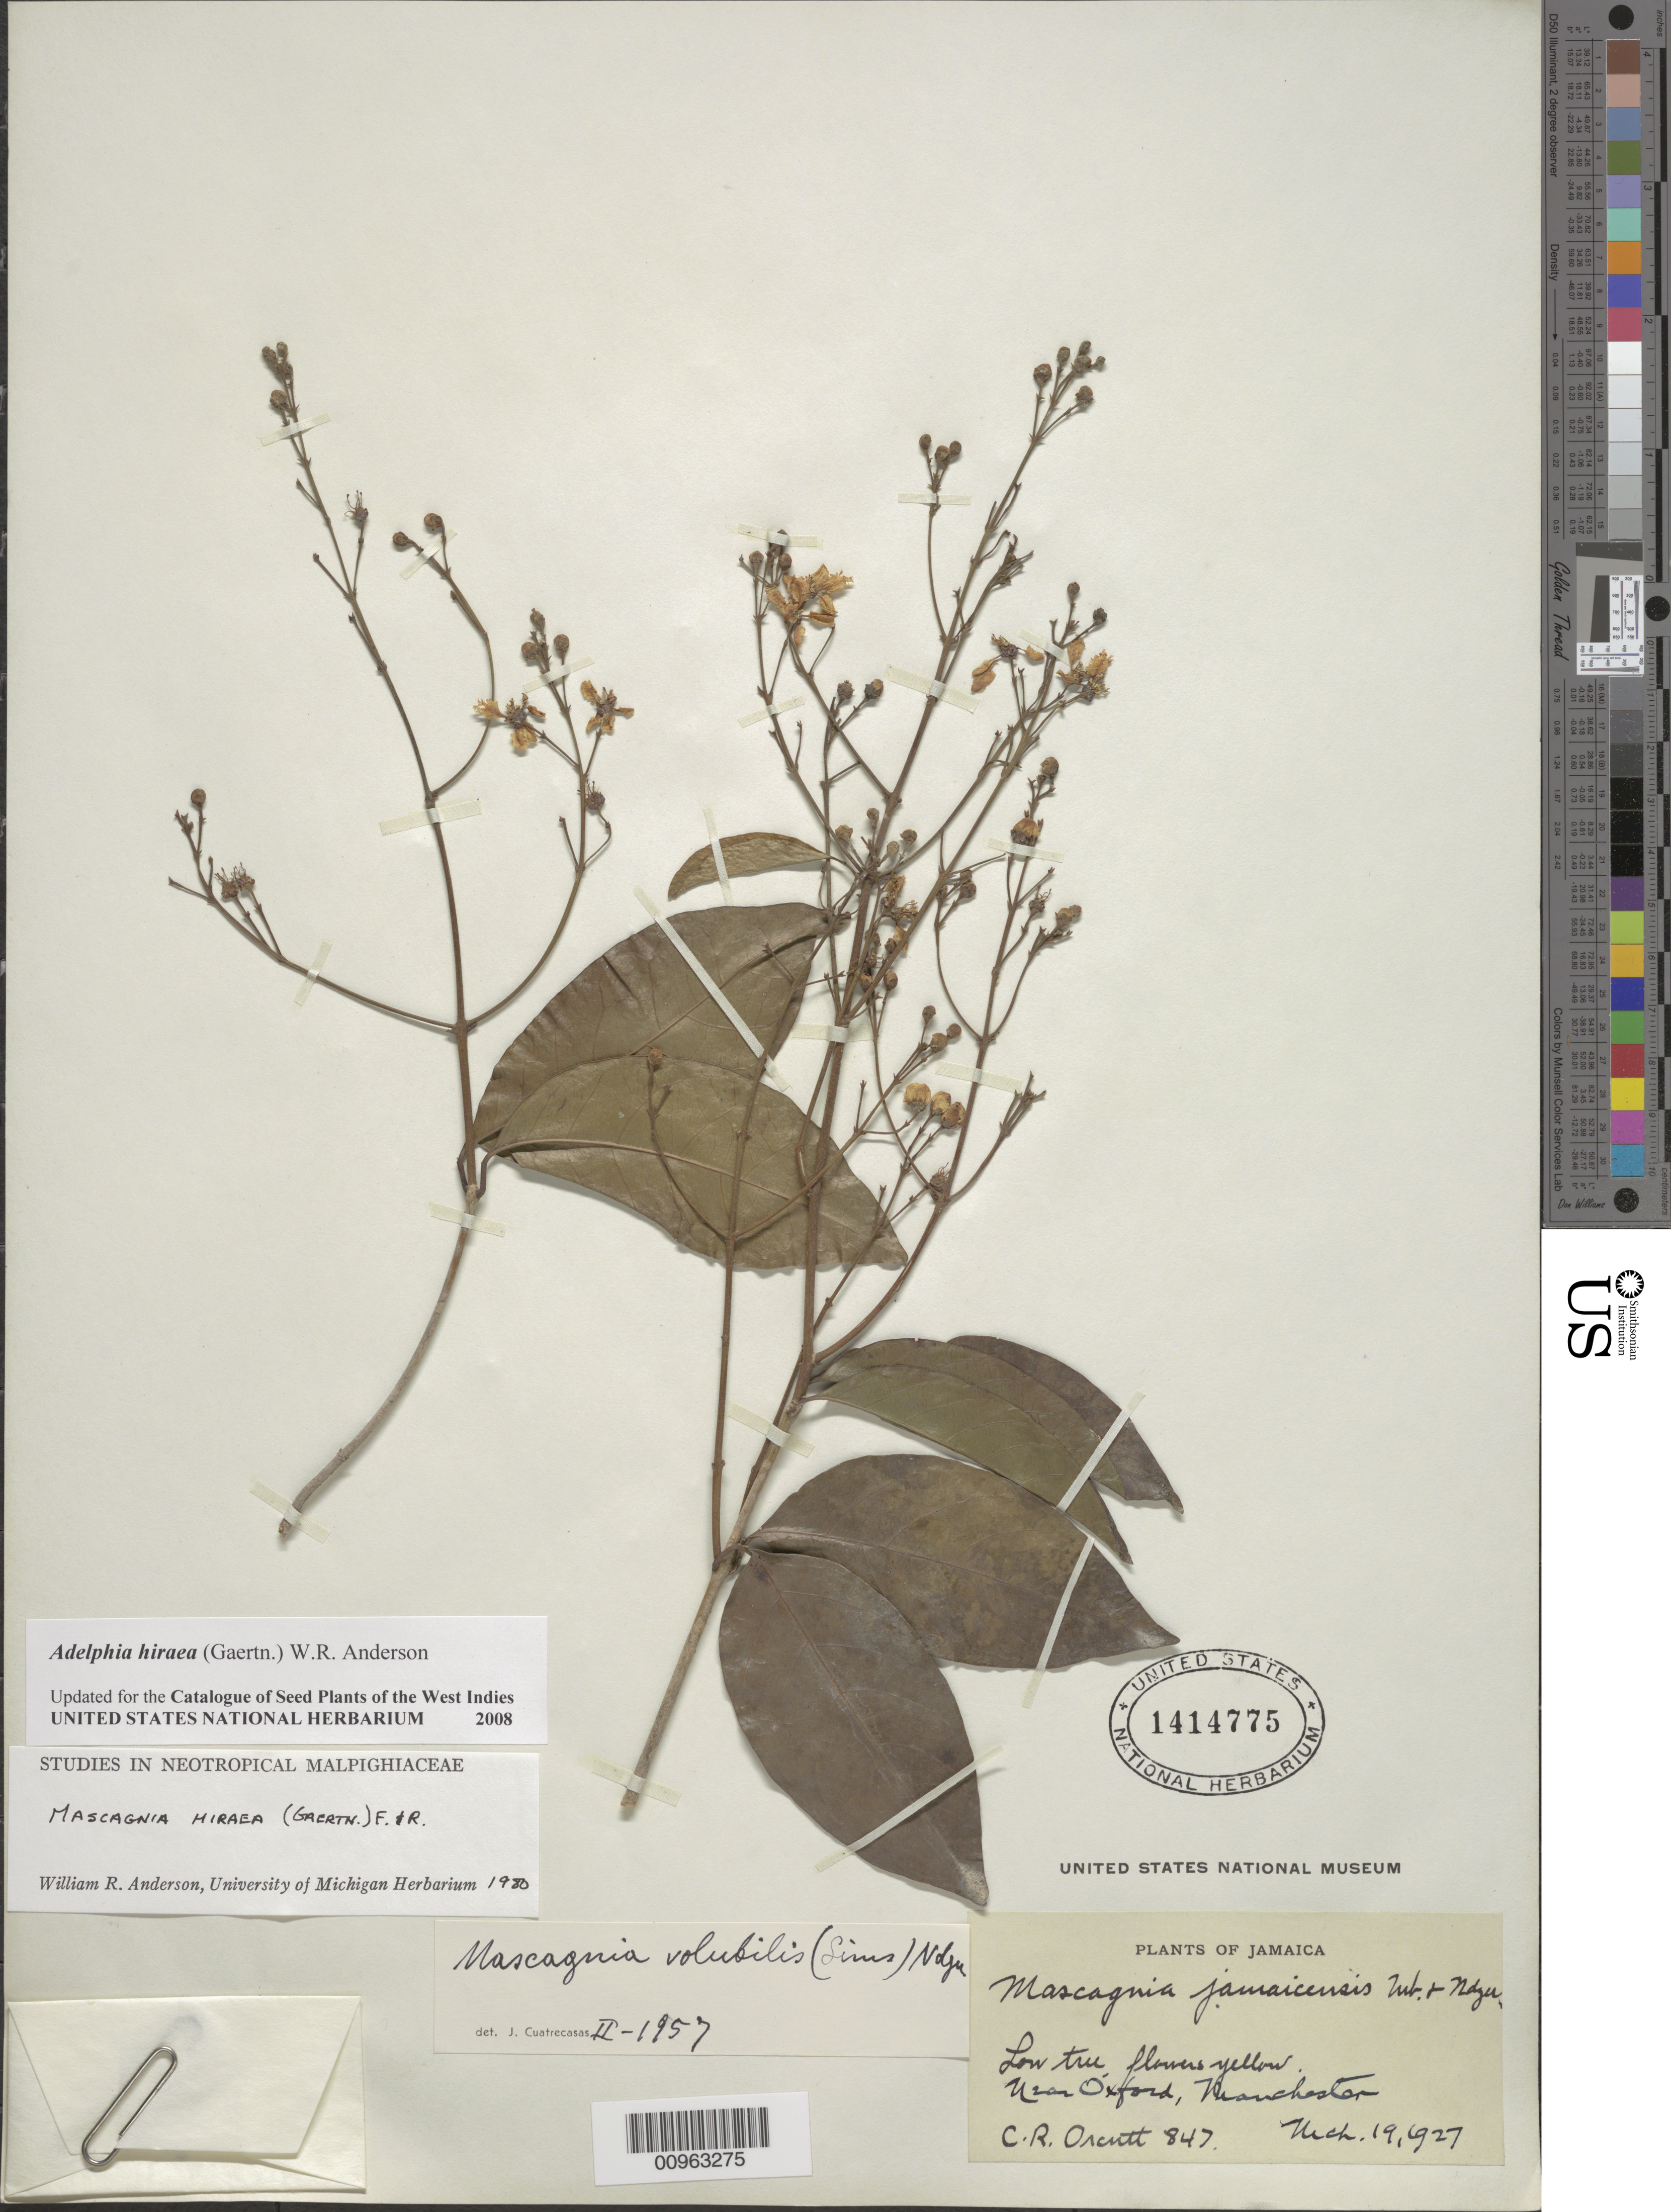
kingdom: Plantae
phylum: Tracheophyta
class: Magnoliopsida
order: Malpighiales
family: Malpighiaceae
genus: Adelphia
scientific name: Adelphia hiraea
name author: (Gaertn.) W.R. Anderson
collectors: C. R. Orcutt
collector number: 847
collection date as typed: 19 Mar 1927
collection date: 1927-03-19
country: Jamaica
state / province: Manchester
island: Jamaica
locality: Near Oxford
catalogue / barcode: US 1414775